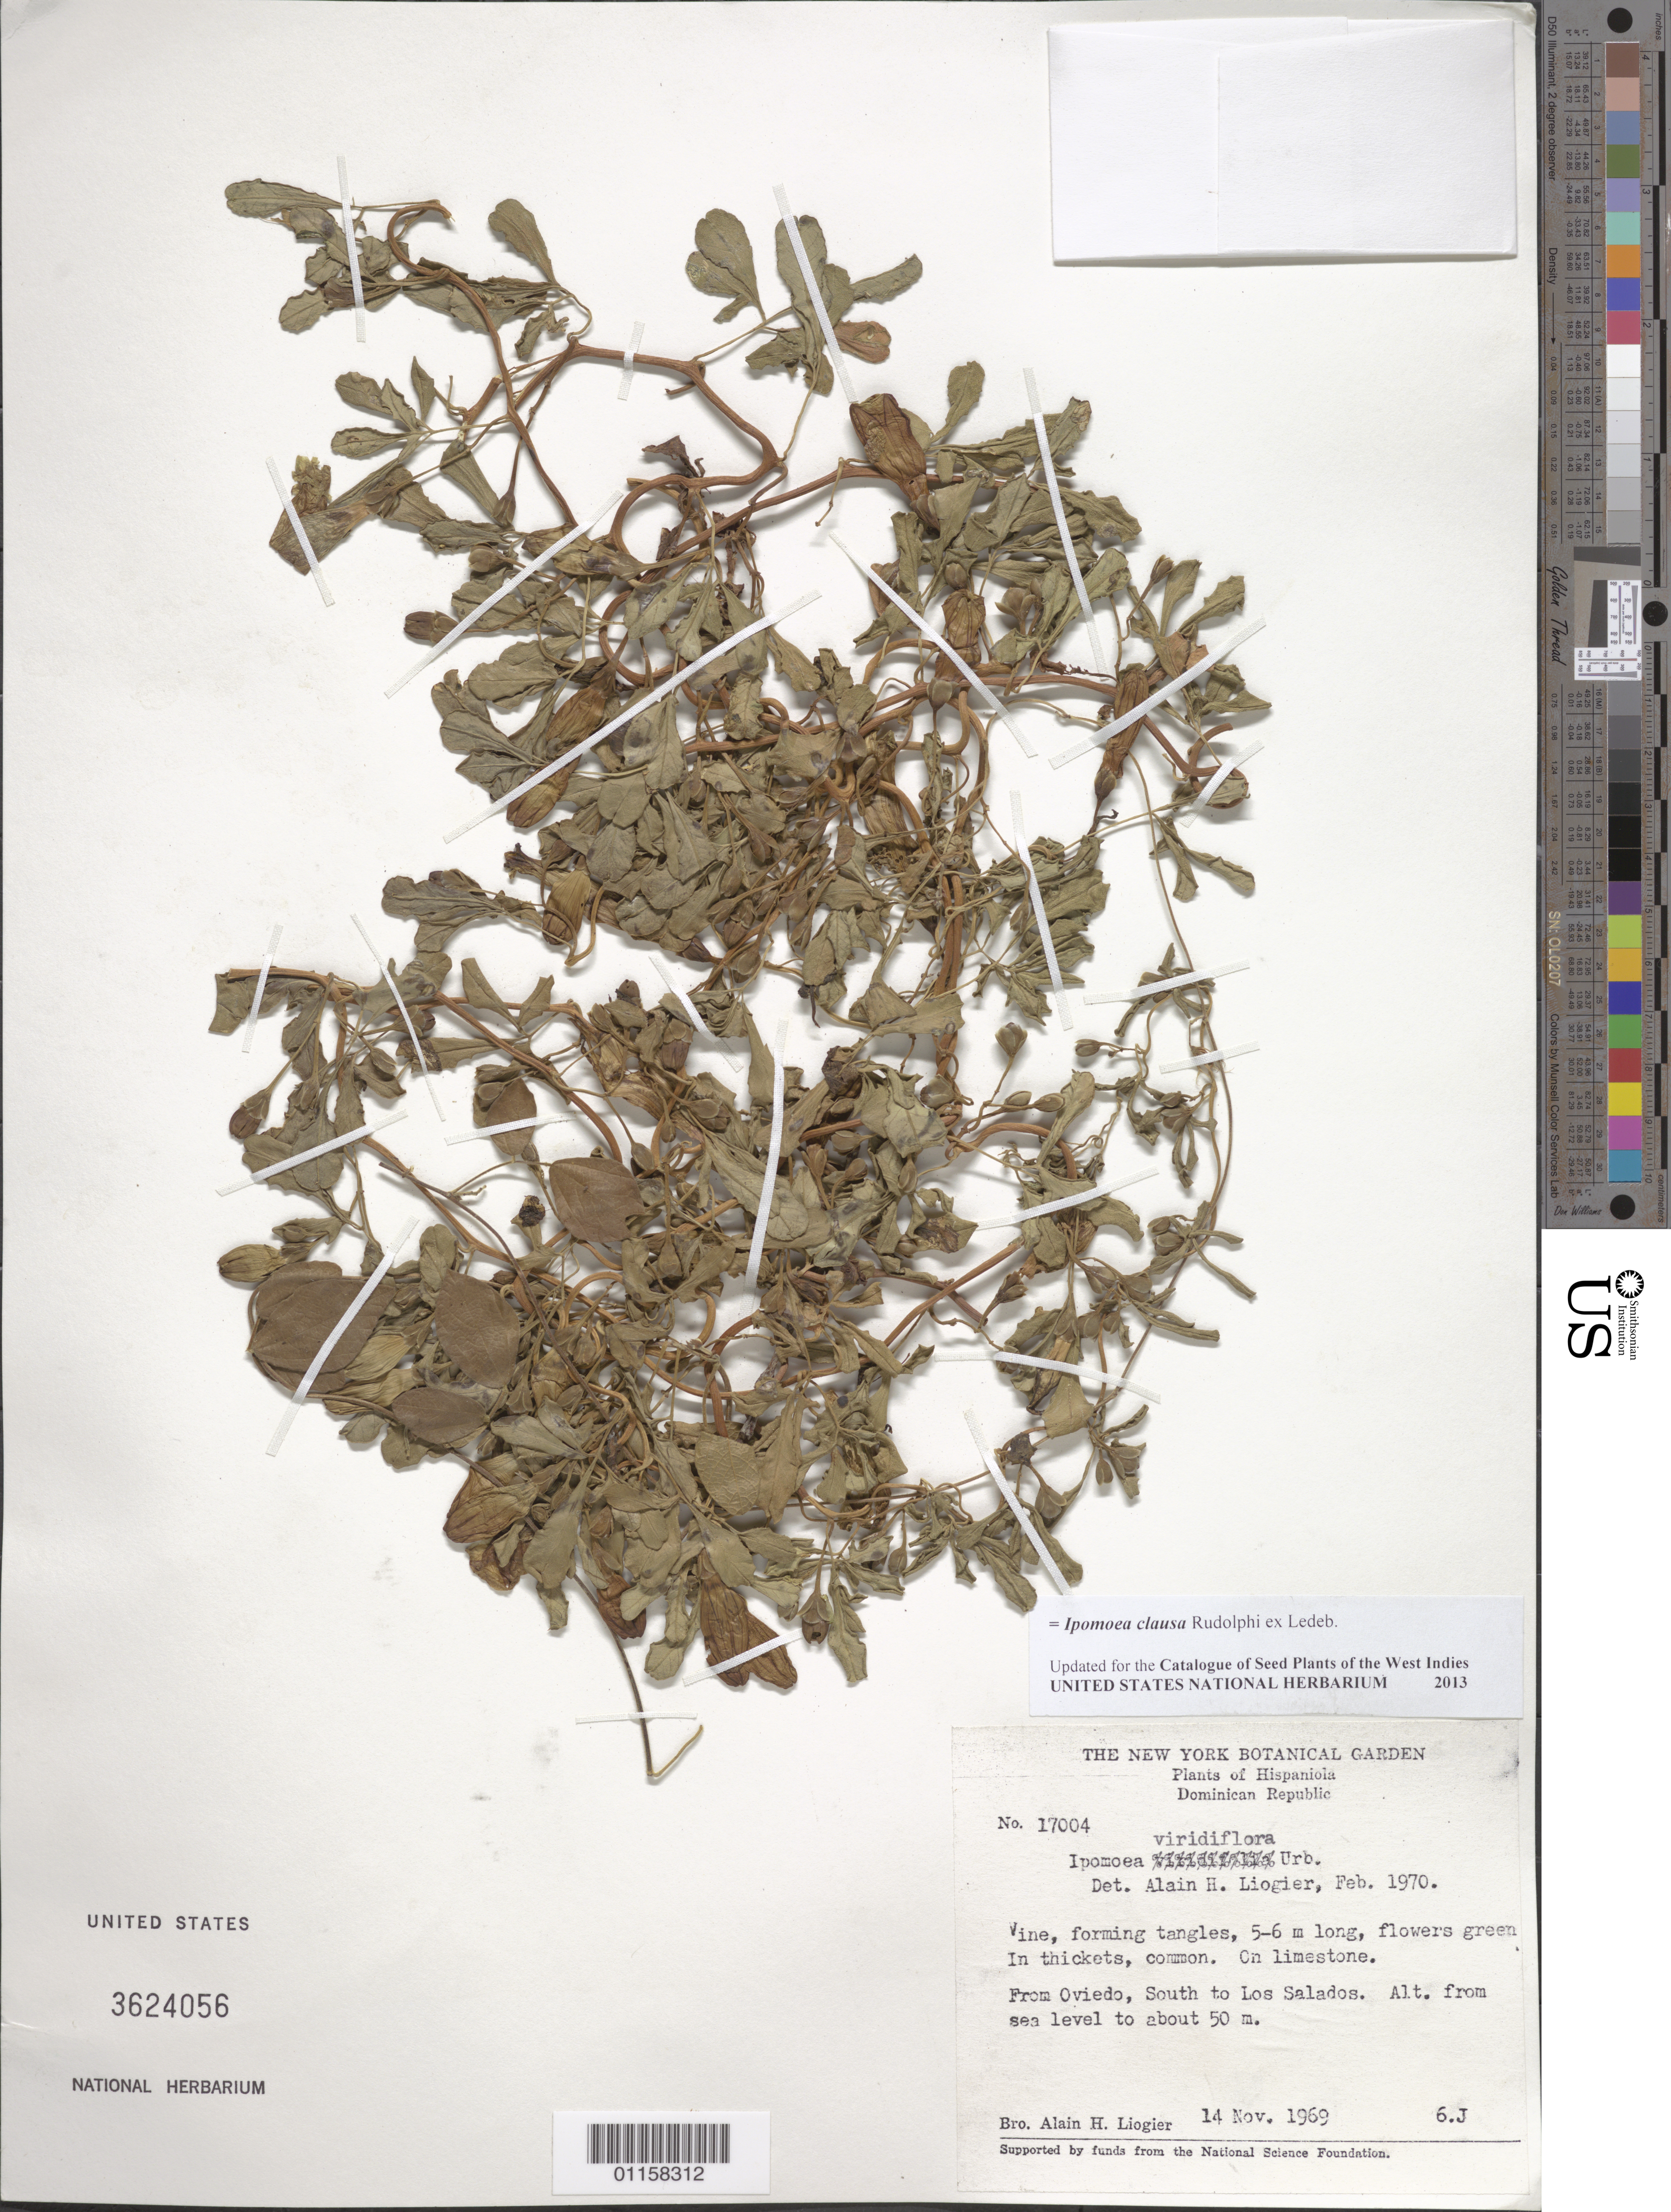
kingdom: Plantae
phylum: Tracheophyta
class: Magnoliopsida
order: Solanales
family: Convolvulaceae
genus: Ipomoea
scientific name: Ipomoea clausa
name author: Rudolph in Ledeb. & Adlerstam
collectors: A. H. Liogier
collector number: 17004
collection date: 1969-11-14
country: Dominican Republic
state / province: Pedernales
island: Hispaniola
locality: Oviedo, south to Los Salados.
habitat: In thickets, on limestone. Common.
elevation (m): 0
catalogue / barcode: US 3624056